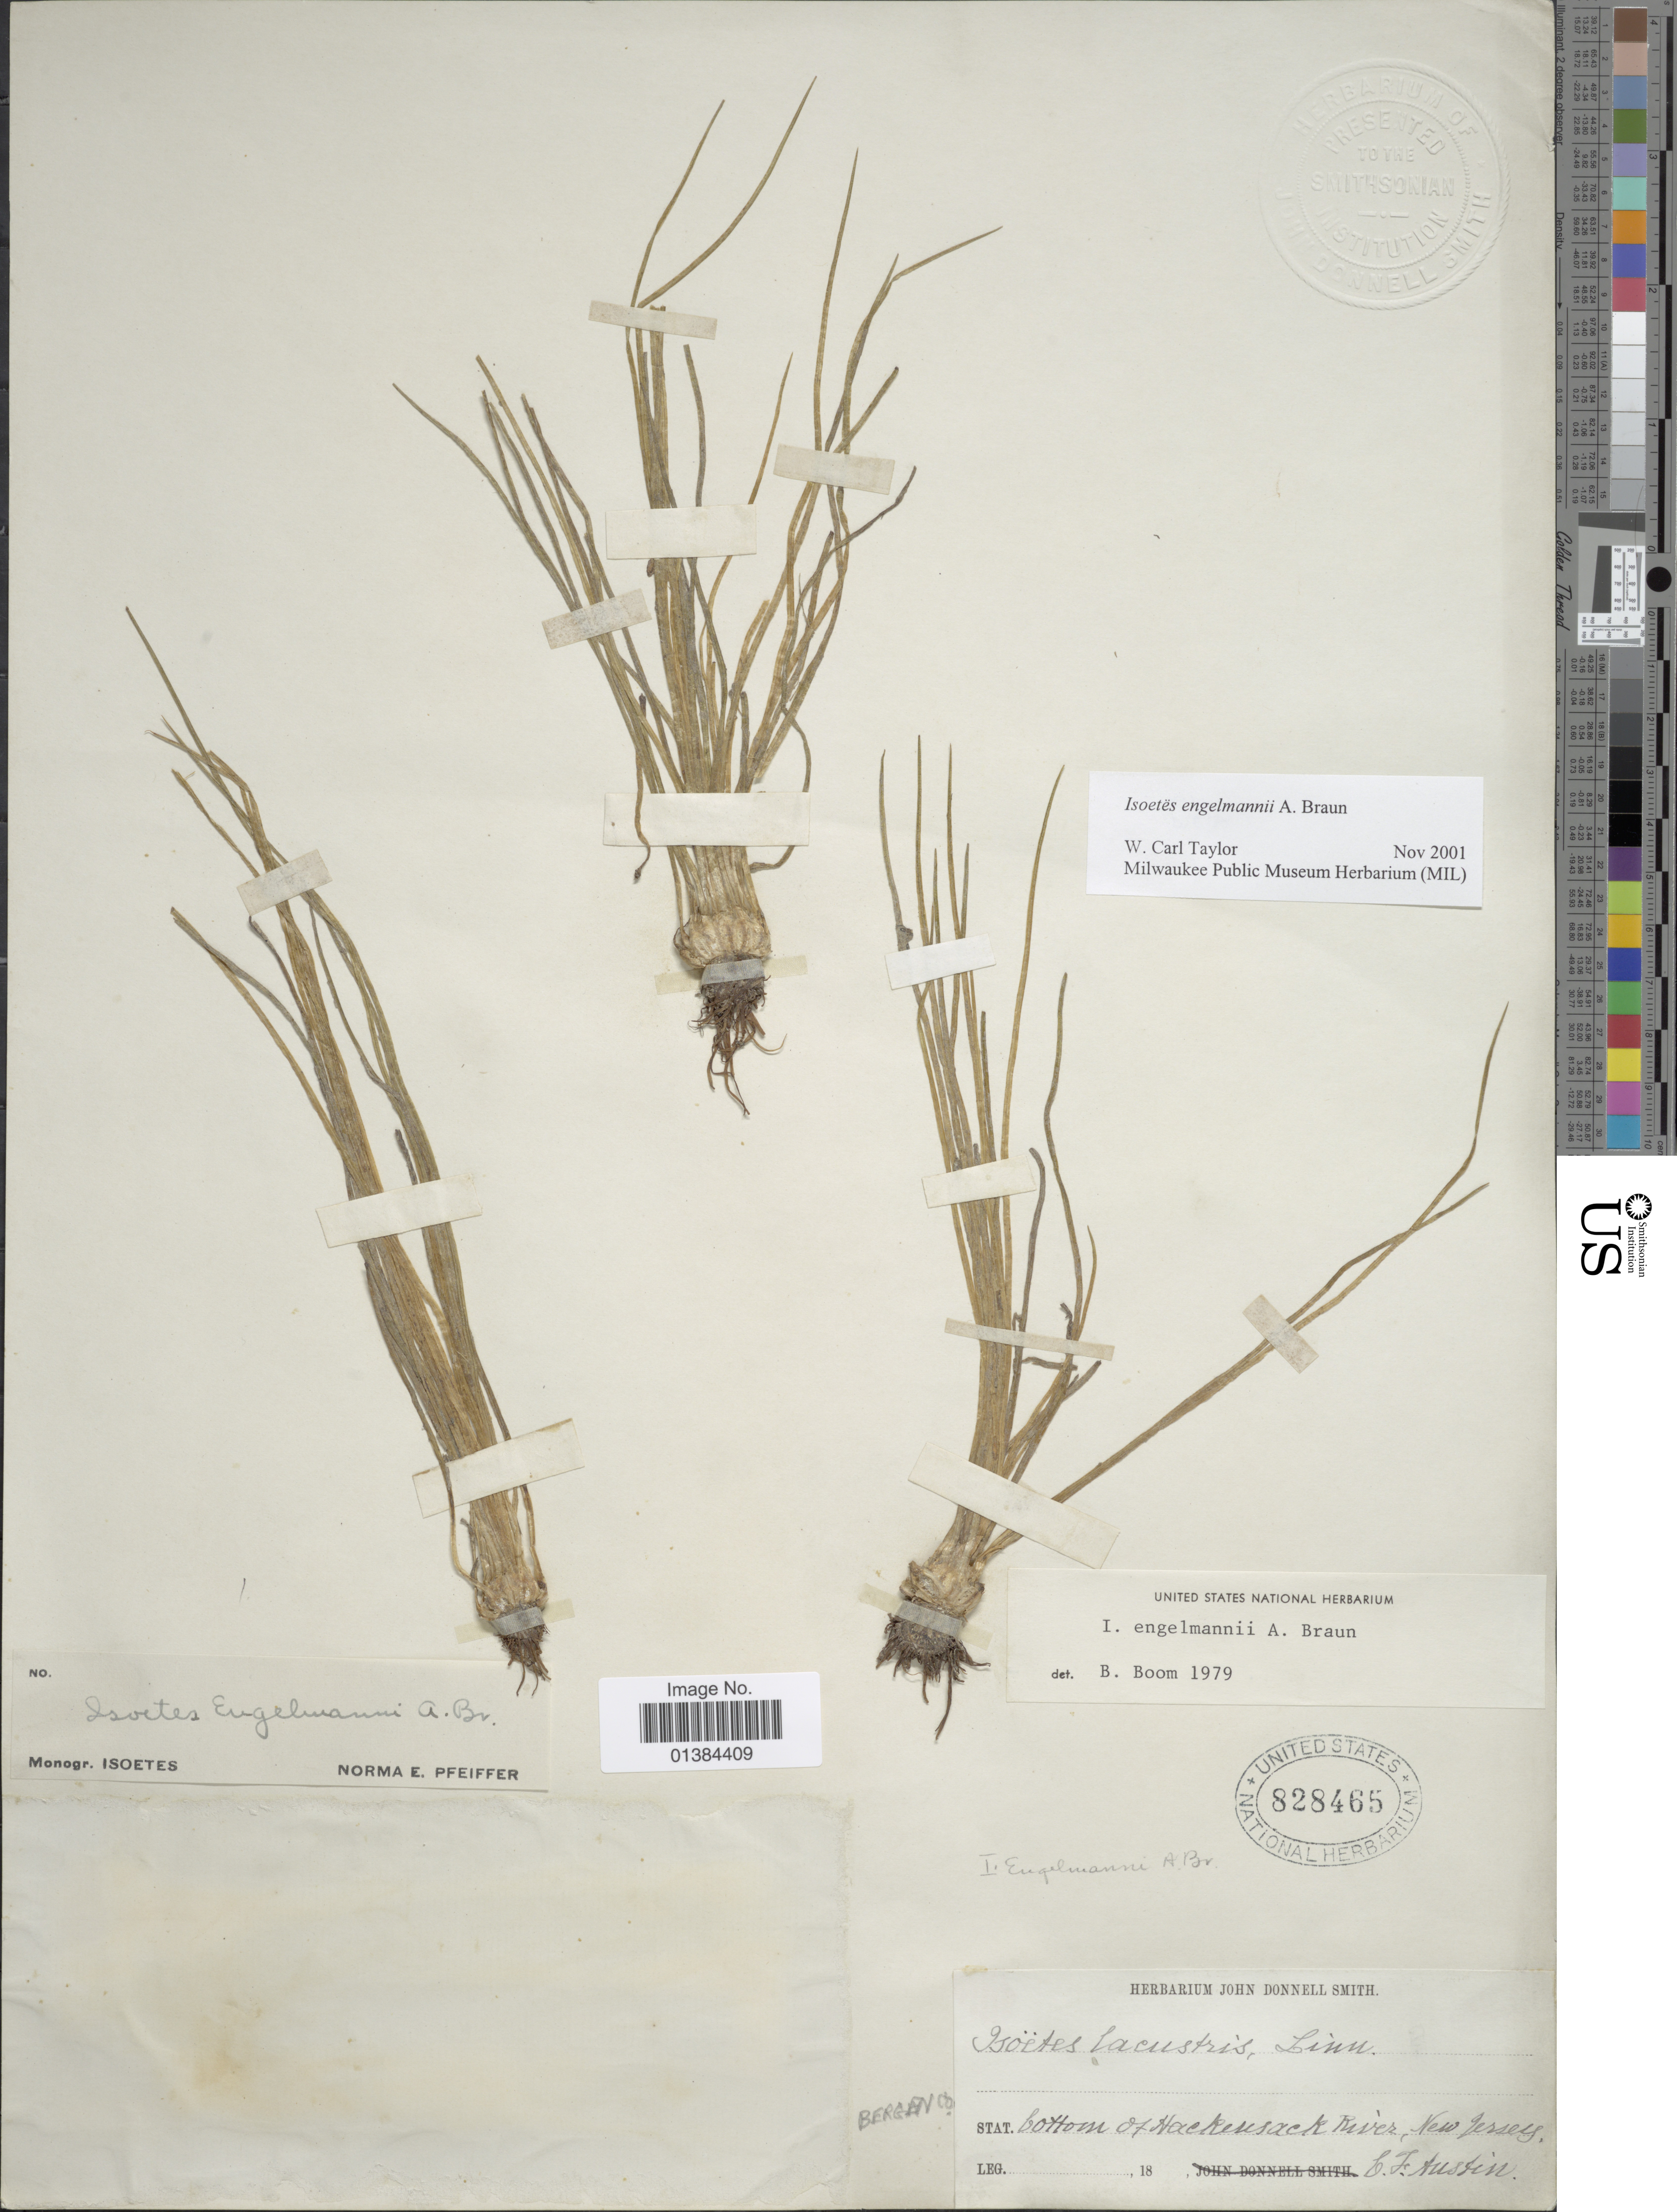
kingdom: Plantae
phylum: Tracheophyta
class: Lycopodiopsida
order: Isoetales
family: Isoetaceae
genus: Isoetes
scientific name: Isoetes engelmannii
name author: A. Braun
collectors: C. F. Austin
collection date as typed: Transcribed d/m/y: //18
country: United States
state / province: New Jersey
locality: Bottom of Hackensack River. Bergen Co.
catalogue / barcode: US 828465